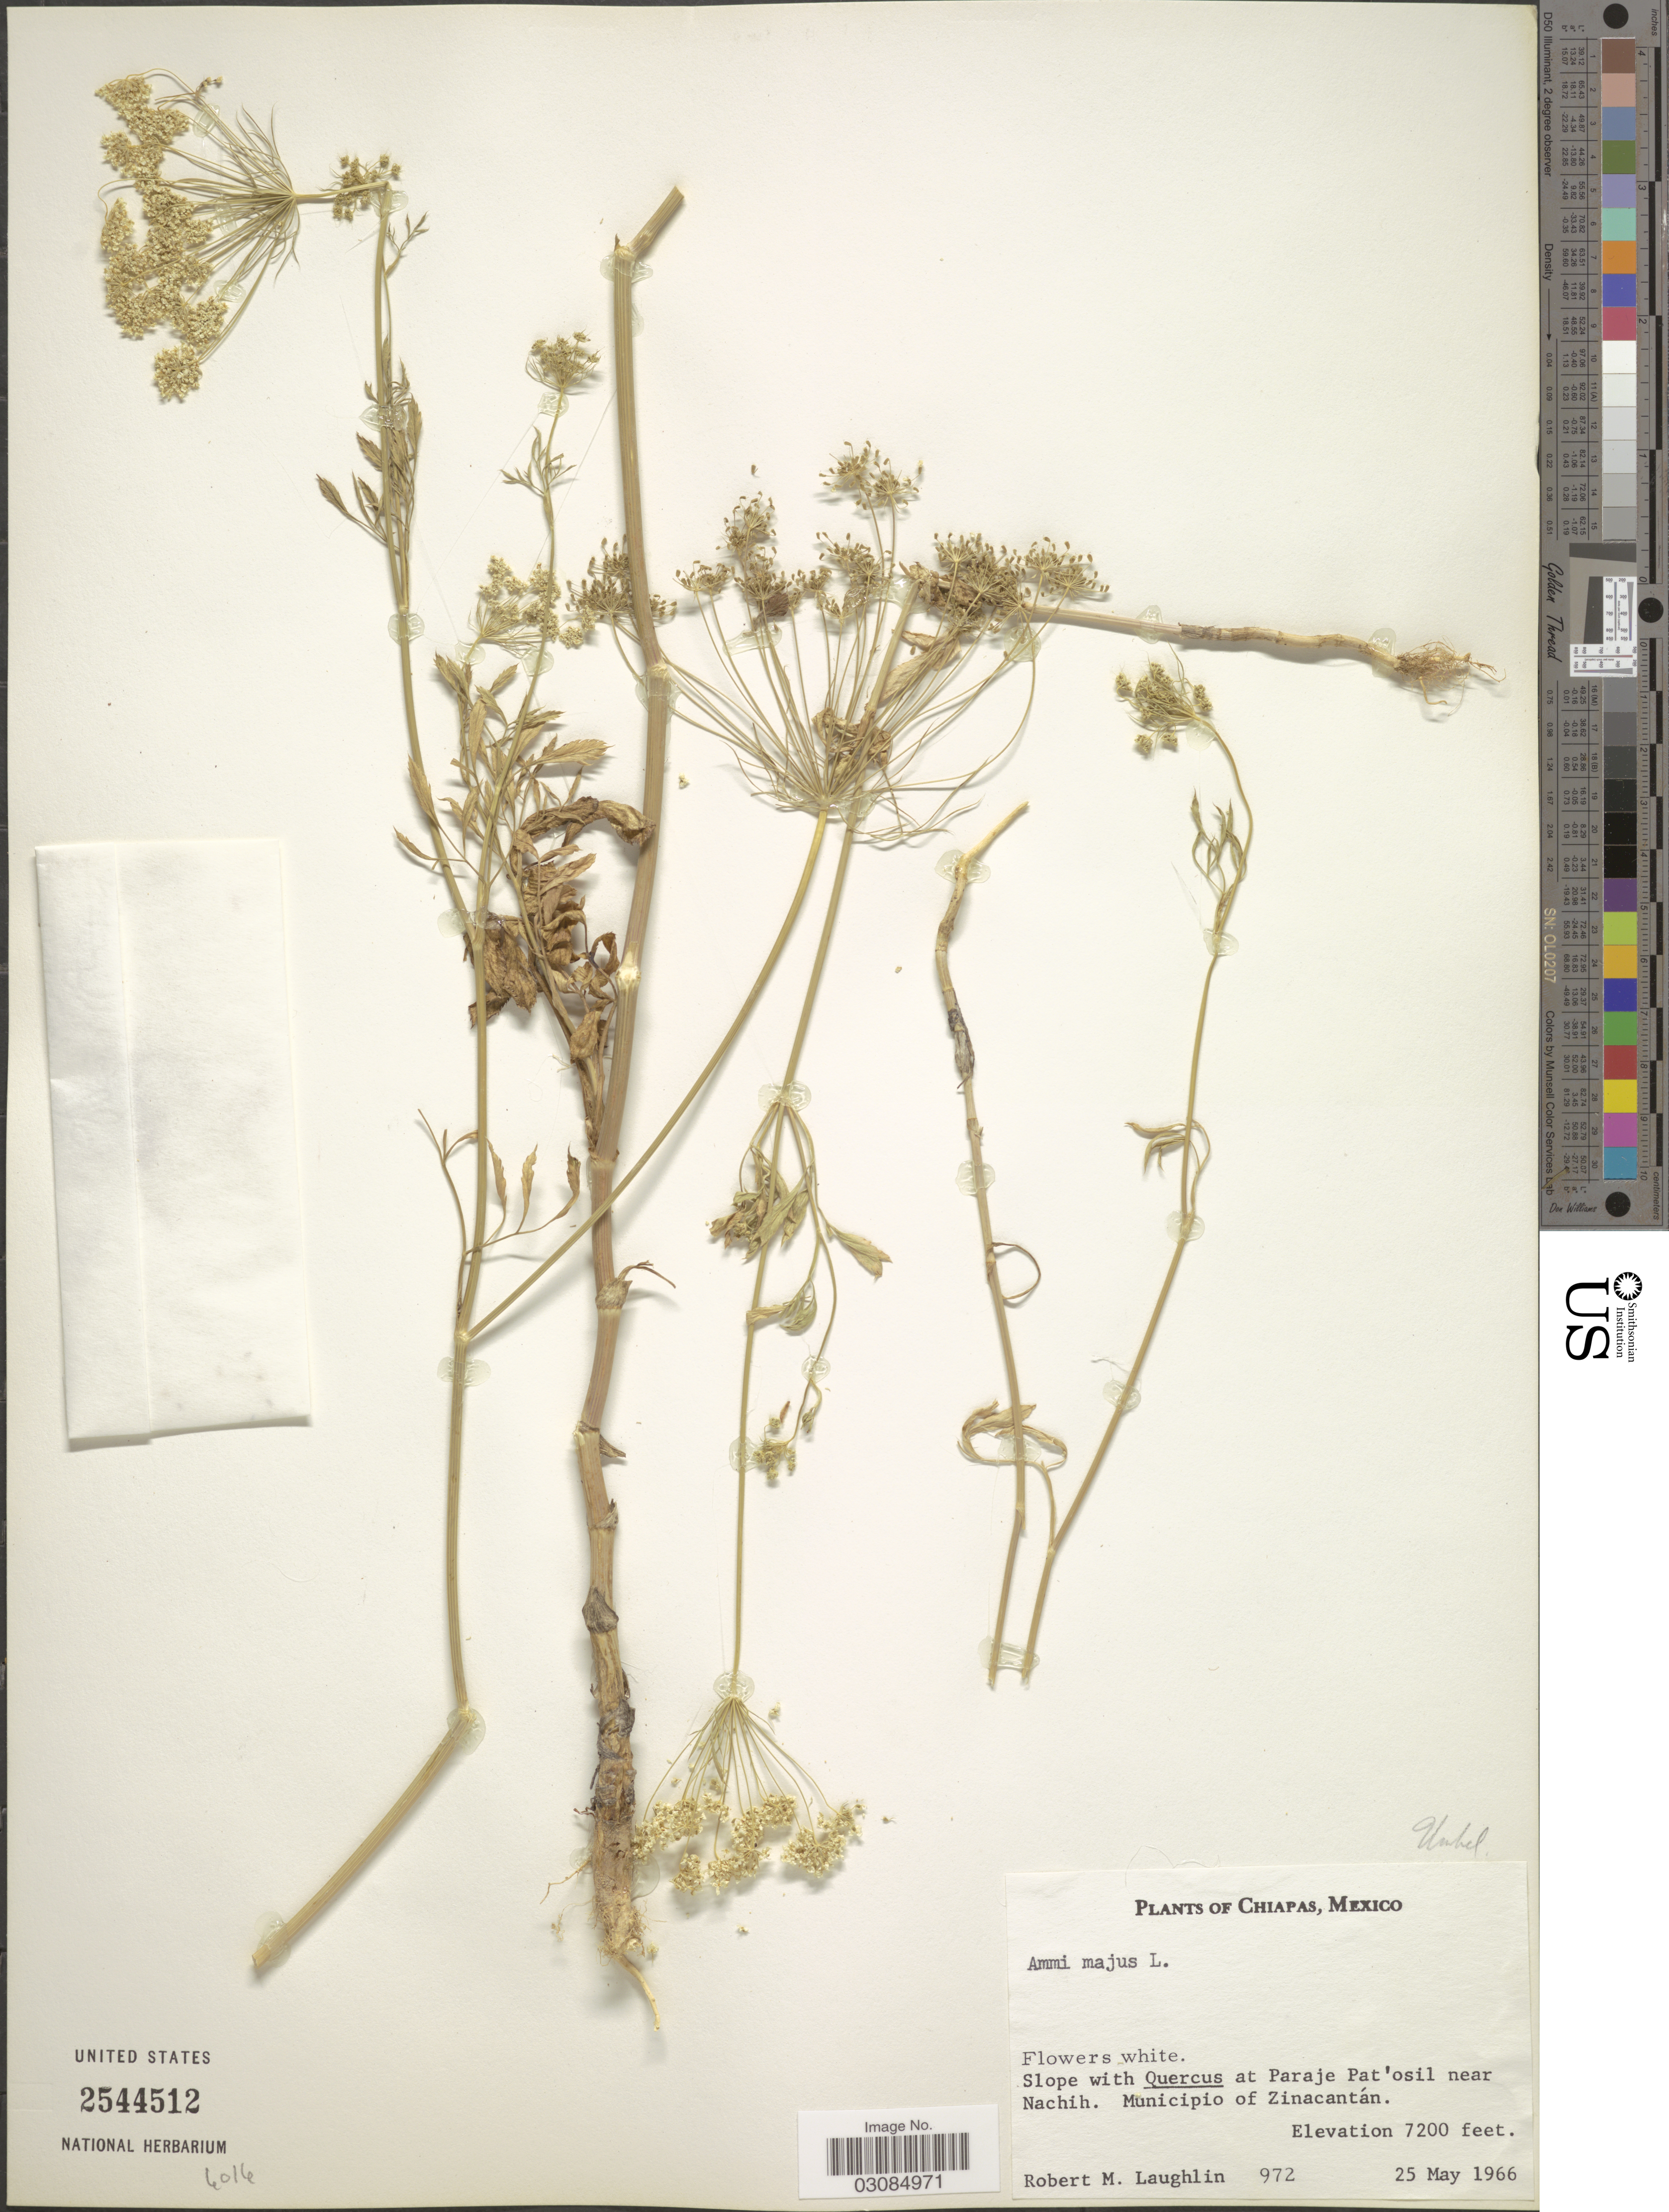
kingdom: Plantae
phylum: Tracheophyta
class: Magnoliopsida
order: Apiales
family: Apiaceae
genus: Ammi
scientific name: Ammi majus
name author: L.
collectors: R. M. Laughlin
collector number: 972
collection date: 1966-05-25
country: Mexico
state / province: Chiapas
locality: Slope with Quercus at Paraje Pat'osil near Nachih. Municipio of Zinacantán.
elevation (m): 2195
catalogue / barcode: US 2544512